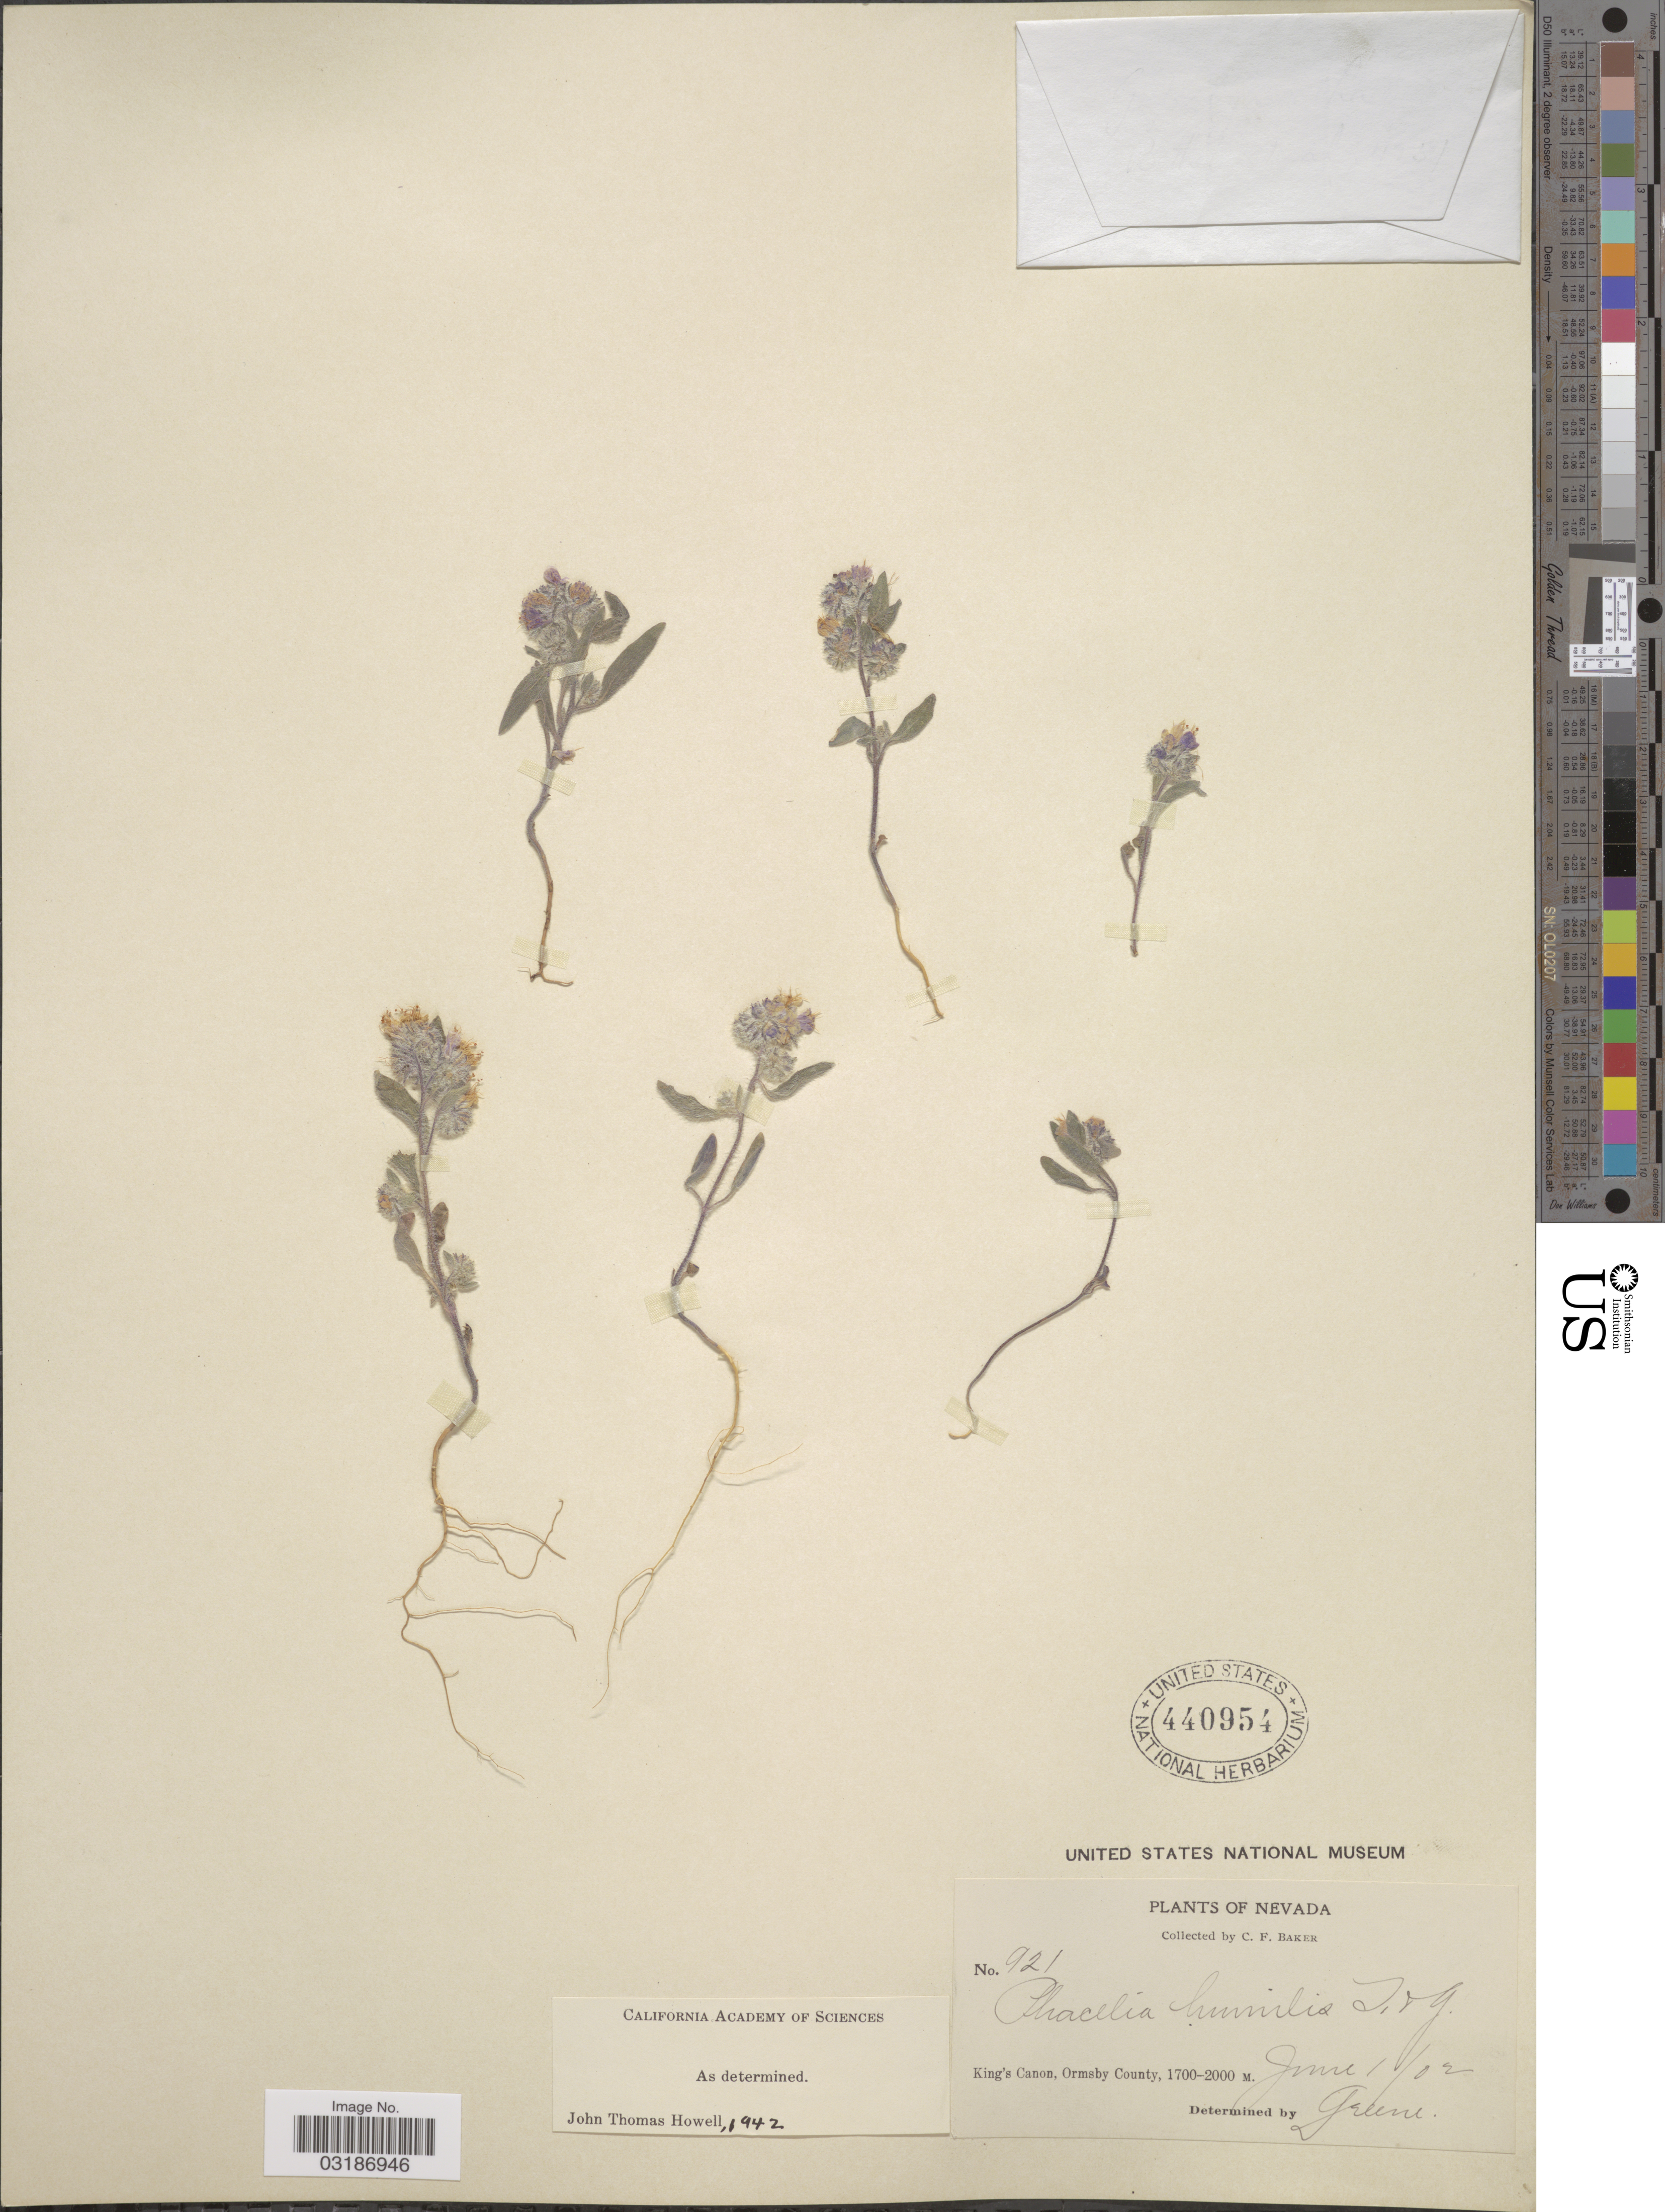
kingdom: Plantae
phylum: Tracheophyta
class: Magnoliopsida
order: Boraginales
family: Hydrophyllaceae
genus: Phacelia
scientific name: Phacelia humilis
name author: Torr. & A. Gray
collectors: C. F. Baker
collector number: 921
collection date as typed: Transcribed d/m/y: 1/6/2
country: United States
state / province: Nevada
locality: King's Canon, Ormsby County.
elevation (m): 1700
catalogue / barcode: US 440954